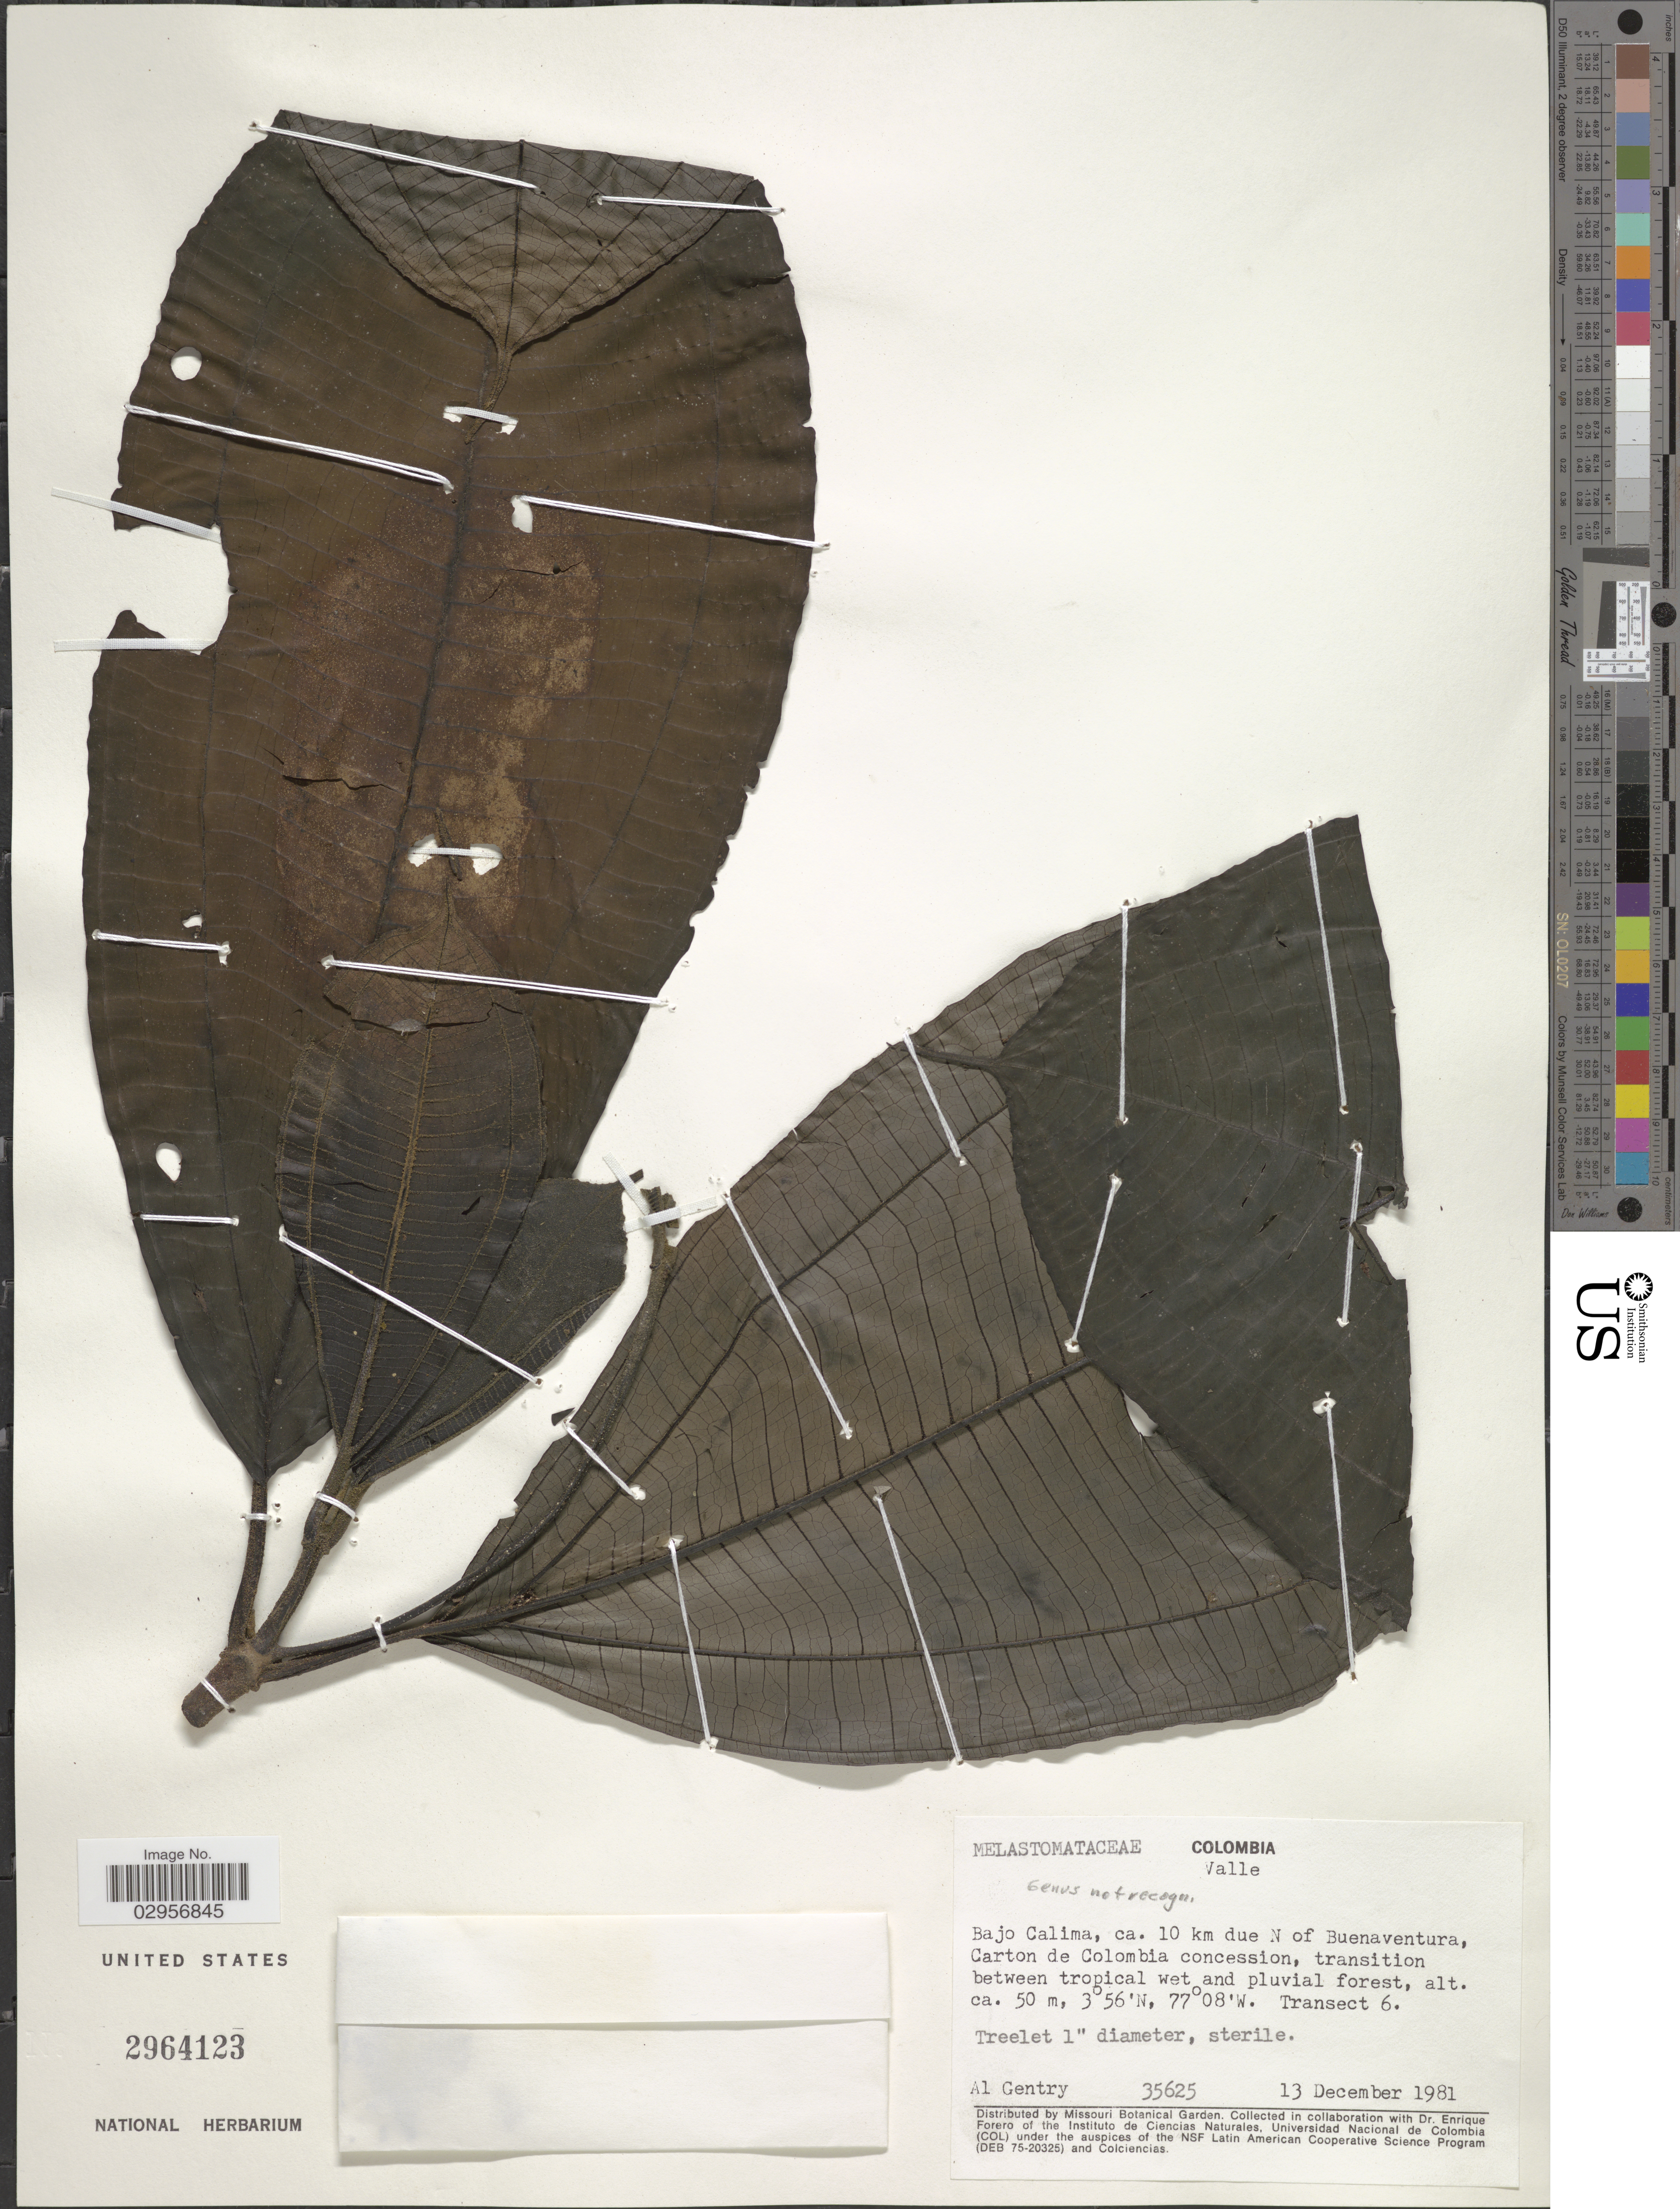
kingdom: Plantae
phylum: Tracheophyta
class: Magnoliopsida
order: Myrtales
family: Melastomataceae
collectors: A. H. Gentry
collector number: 35625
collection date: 1981-12-13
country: Colombia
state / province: Valle del Cauca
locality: Valle. Bajo Calima, ca. 10 km due N of Buenaventura, Carton de Colombia concession.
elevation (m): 50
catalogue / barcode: US 2964123